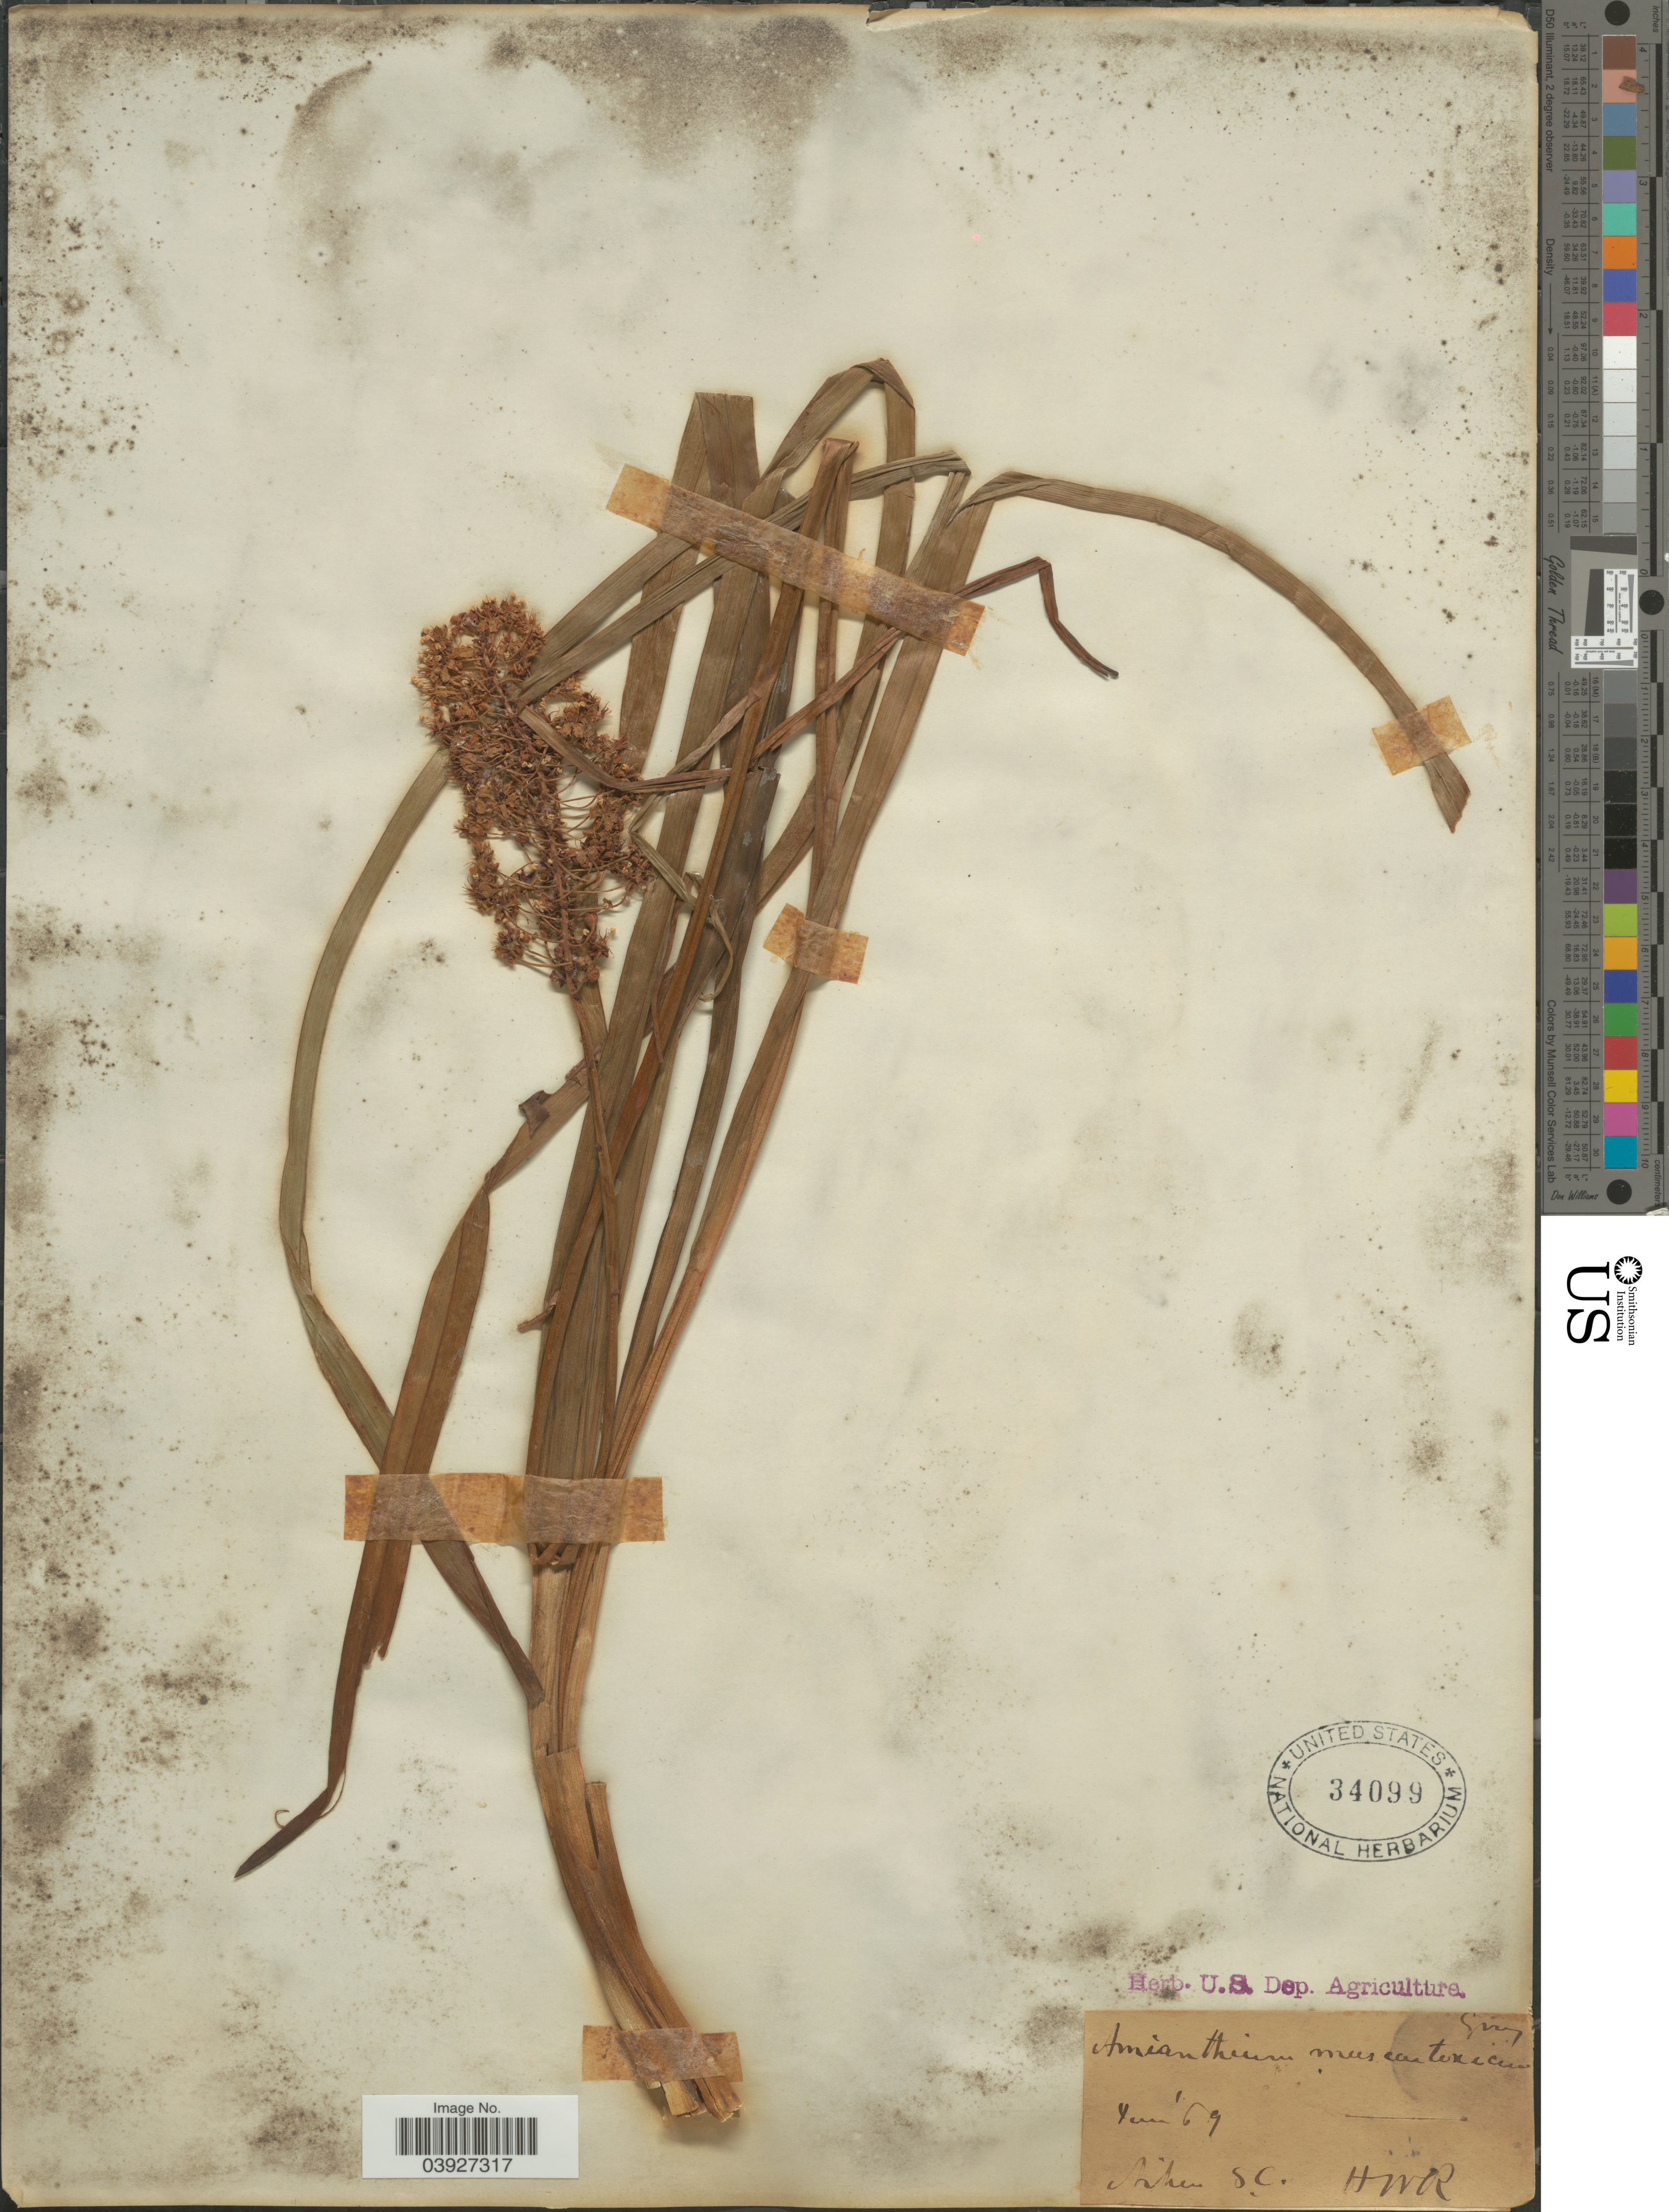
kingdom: Plantae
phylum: Tracheophyta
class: Liliopsida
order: Liliales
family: Melanthiaceae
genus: Amianthium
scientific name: Amianthium muscitoxicum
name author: (Walter) A. Gray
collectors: H. W. R.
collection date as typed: Transcribed d/m/y: /6/69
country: United States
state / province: South Carolina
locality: Aiken.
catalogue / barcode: US 34099